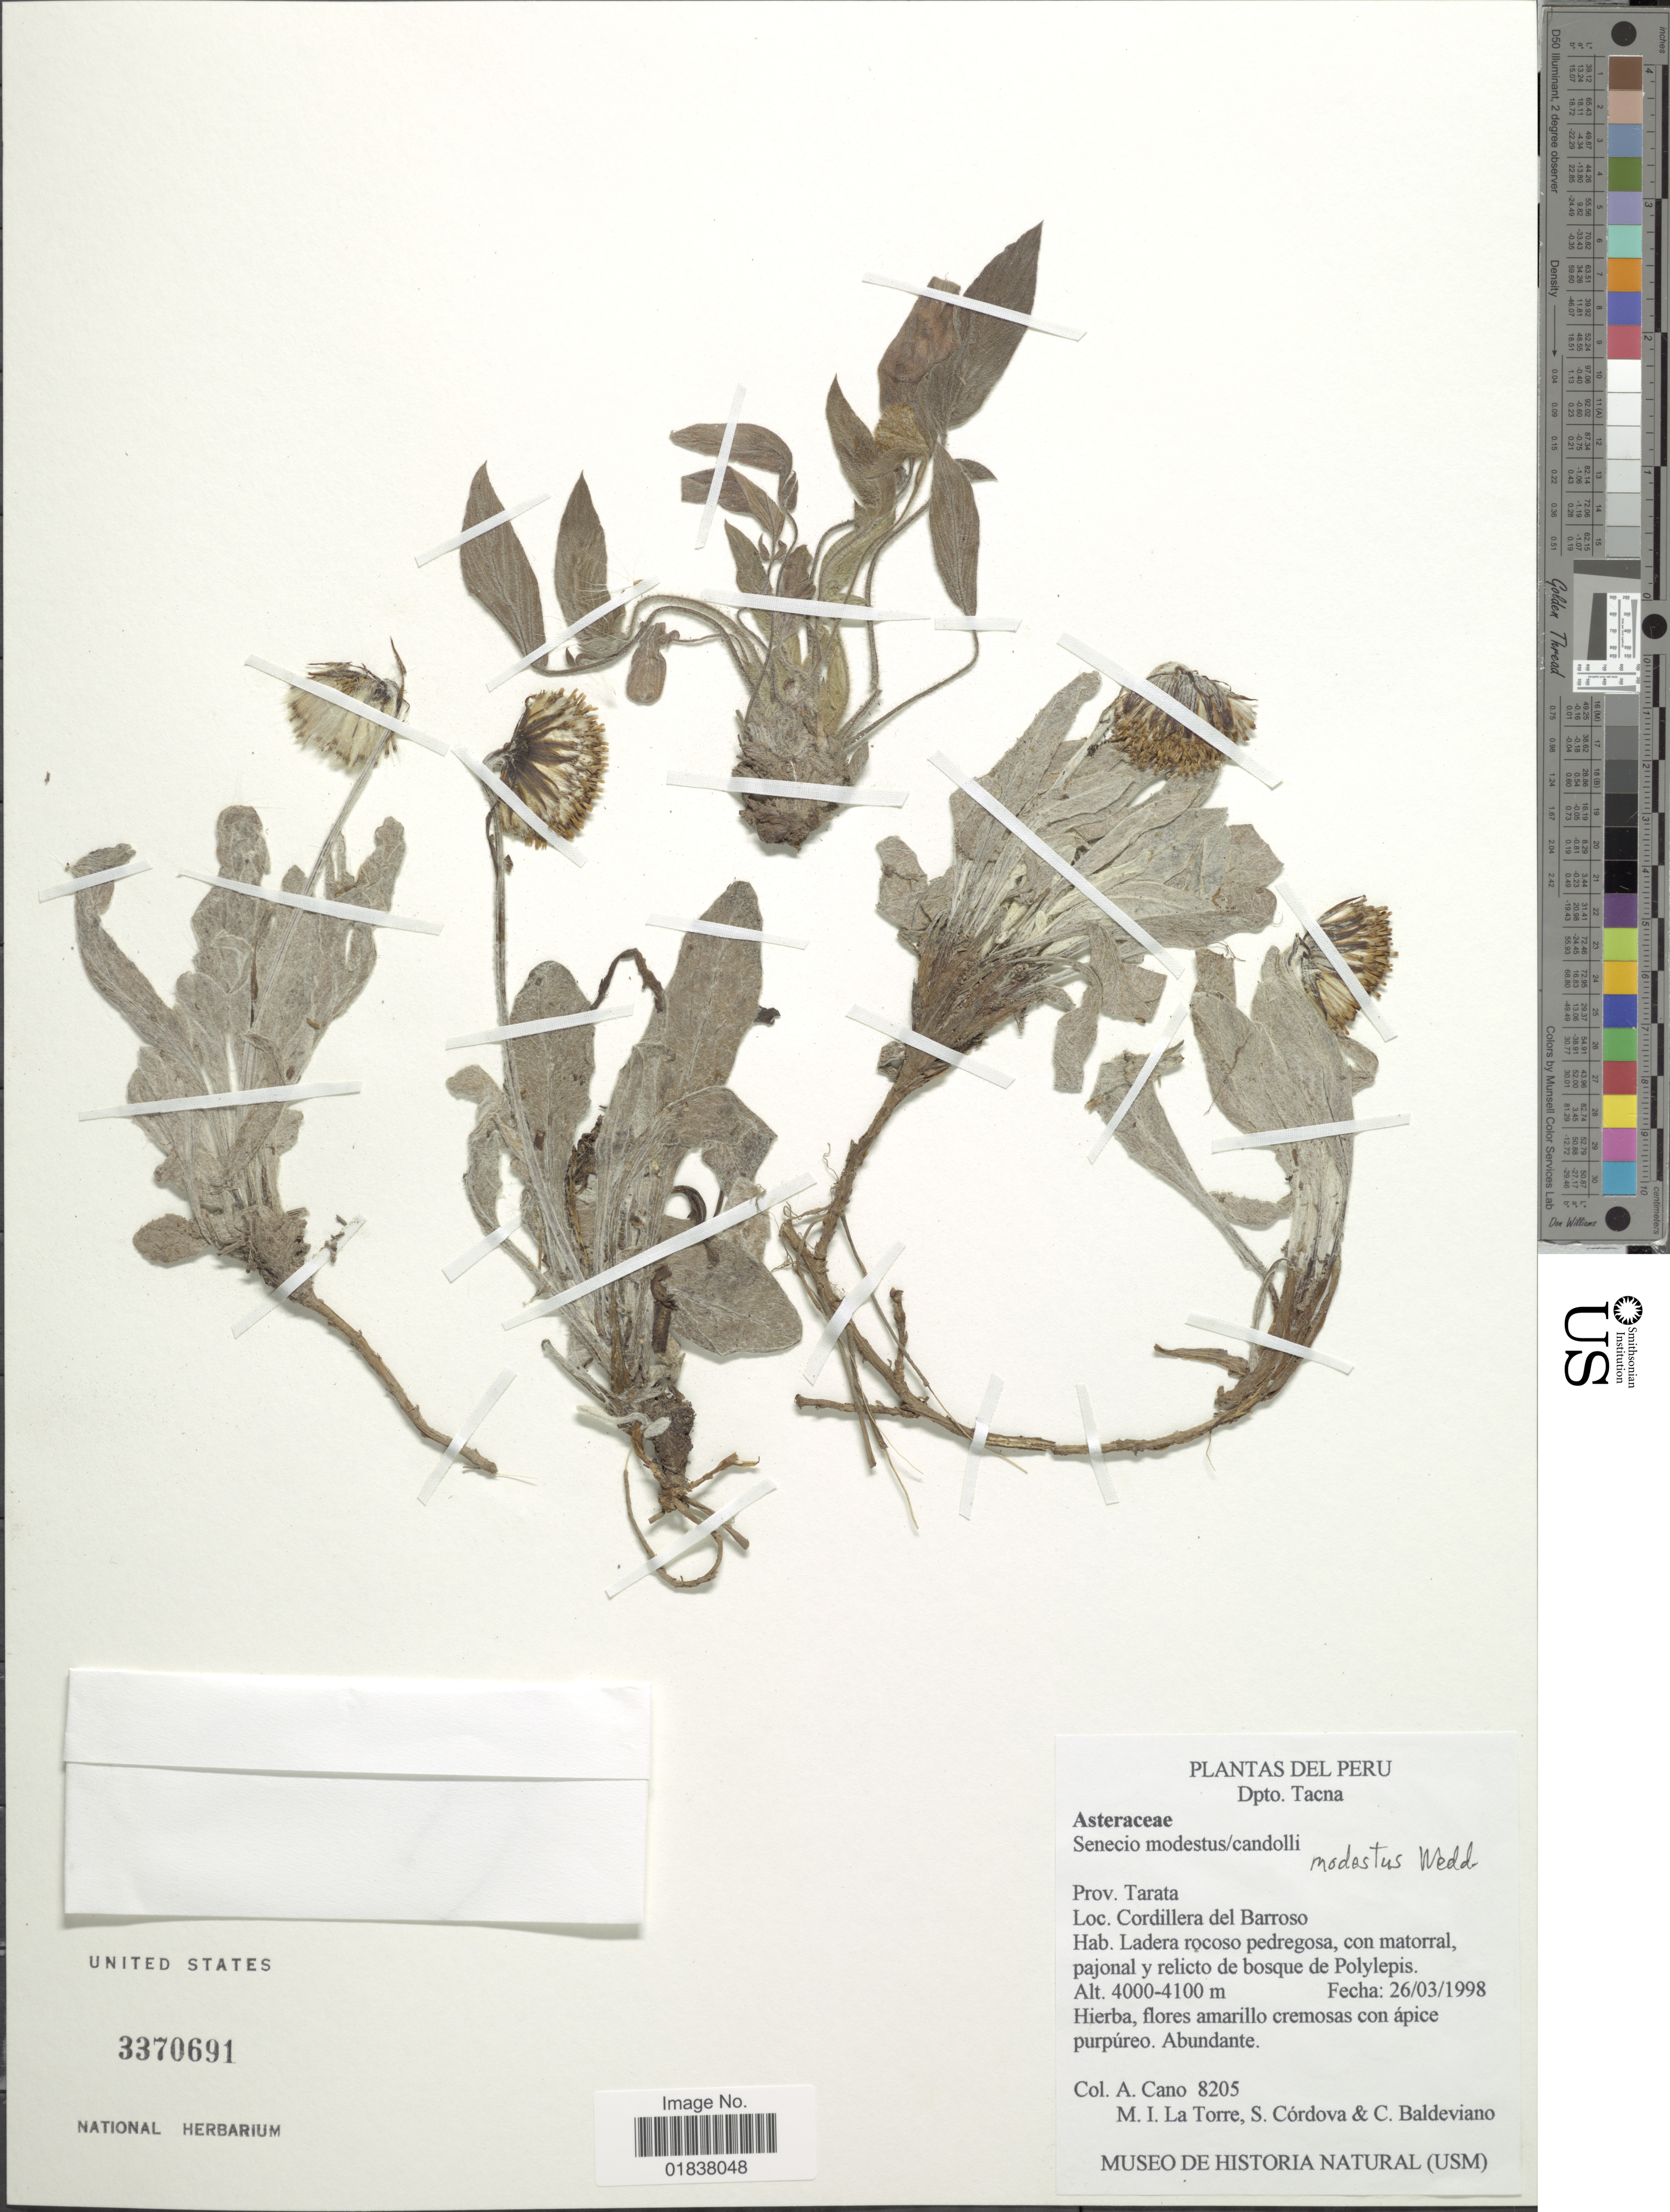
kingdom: Plantae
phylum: Tracheophyta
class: Magnoliopsida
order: Asterales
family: Asteraceae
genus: Senecio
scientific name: Senecio candollei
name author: Wedd.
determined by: Salomon, Luciana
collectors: A. Cano, M. I. La Torre, S. Cordova & C. Baldeviano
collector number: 8205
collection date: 1998-03-26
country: Peru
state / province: Tacna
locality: Prov. Tarata, Cordillera del Barroso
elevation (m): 4000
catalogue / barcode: US 3370691